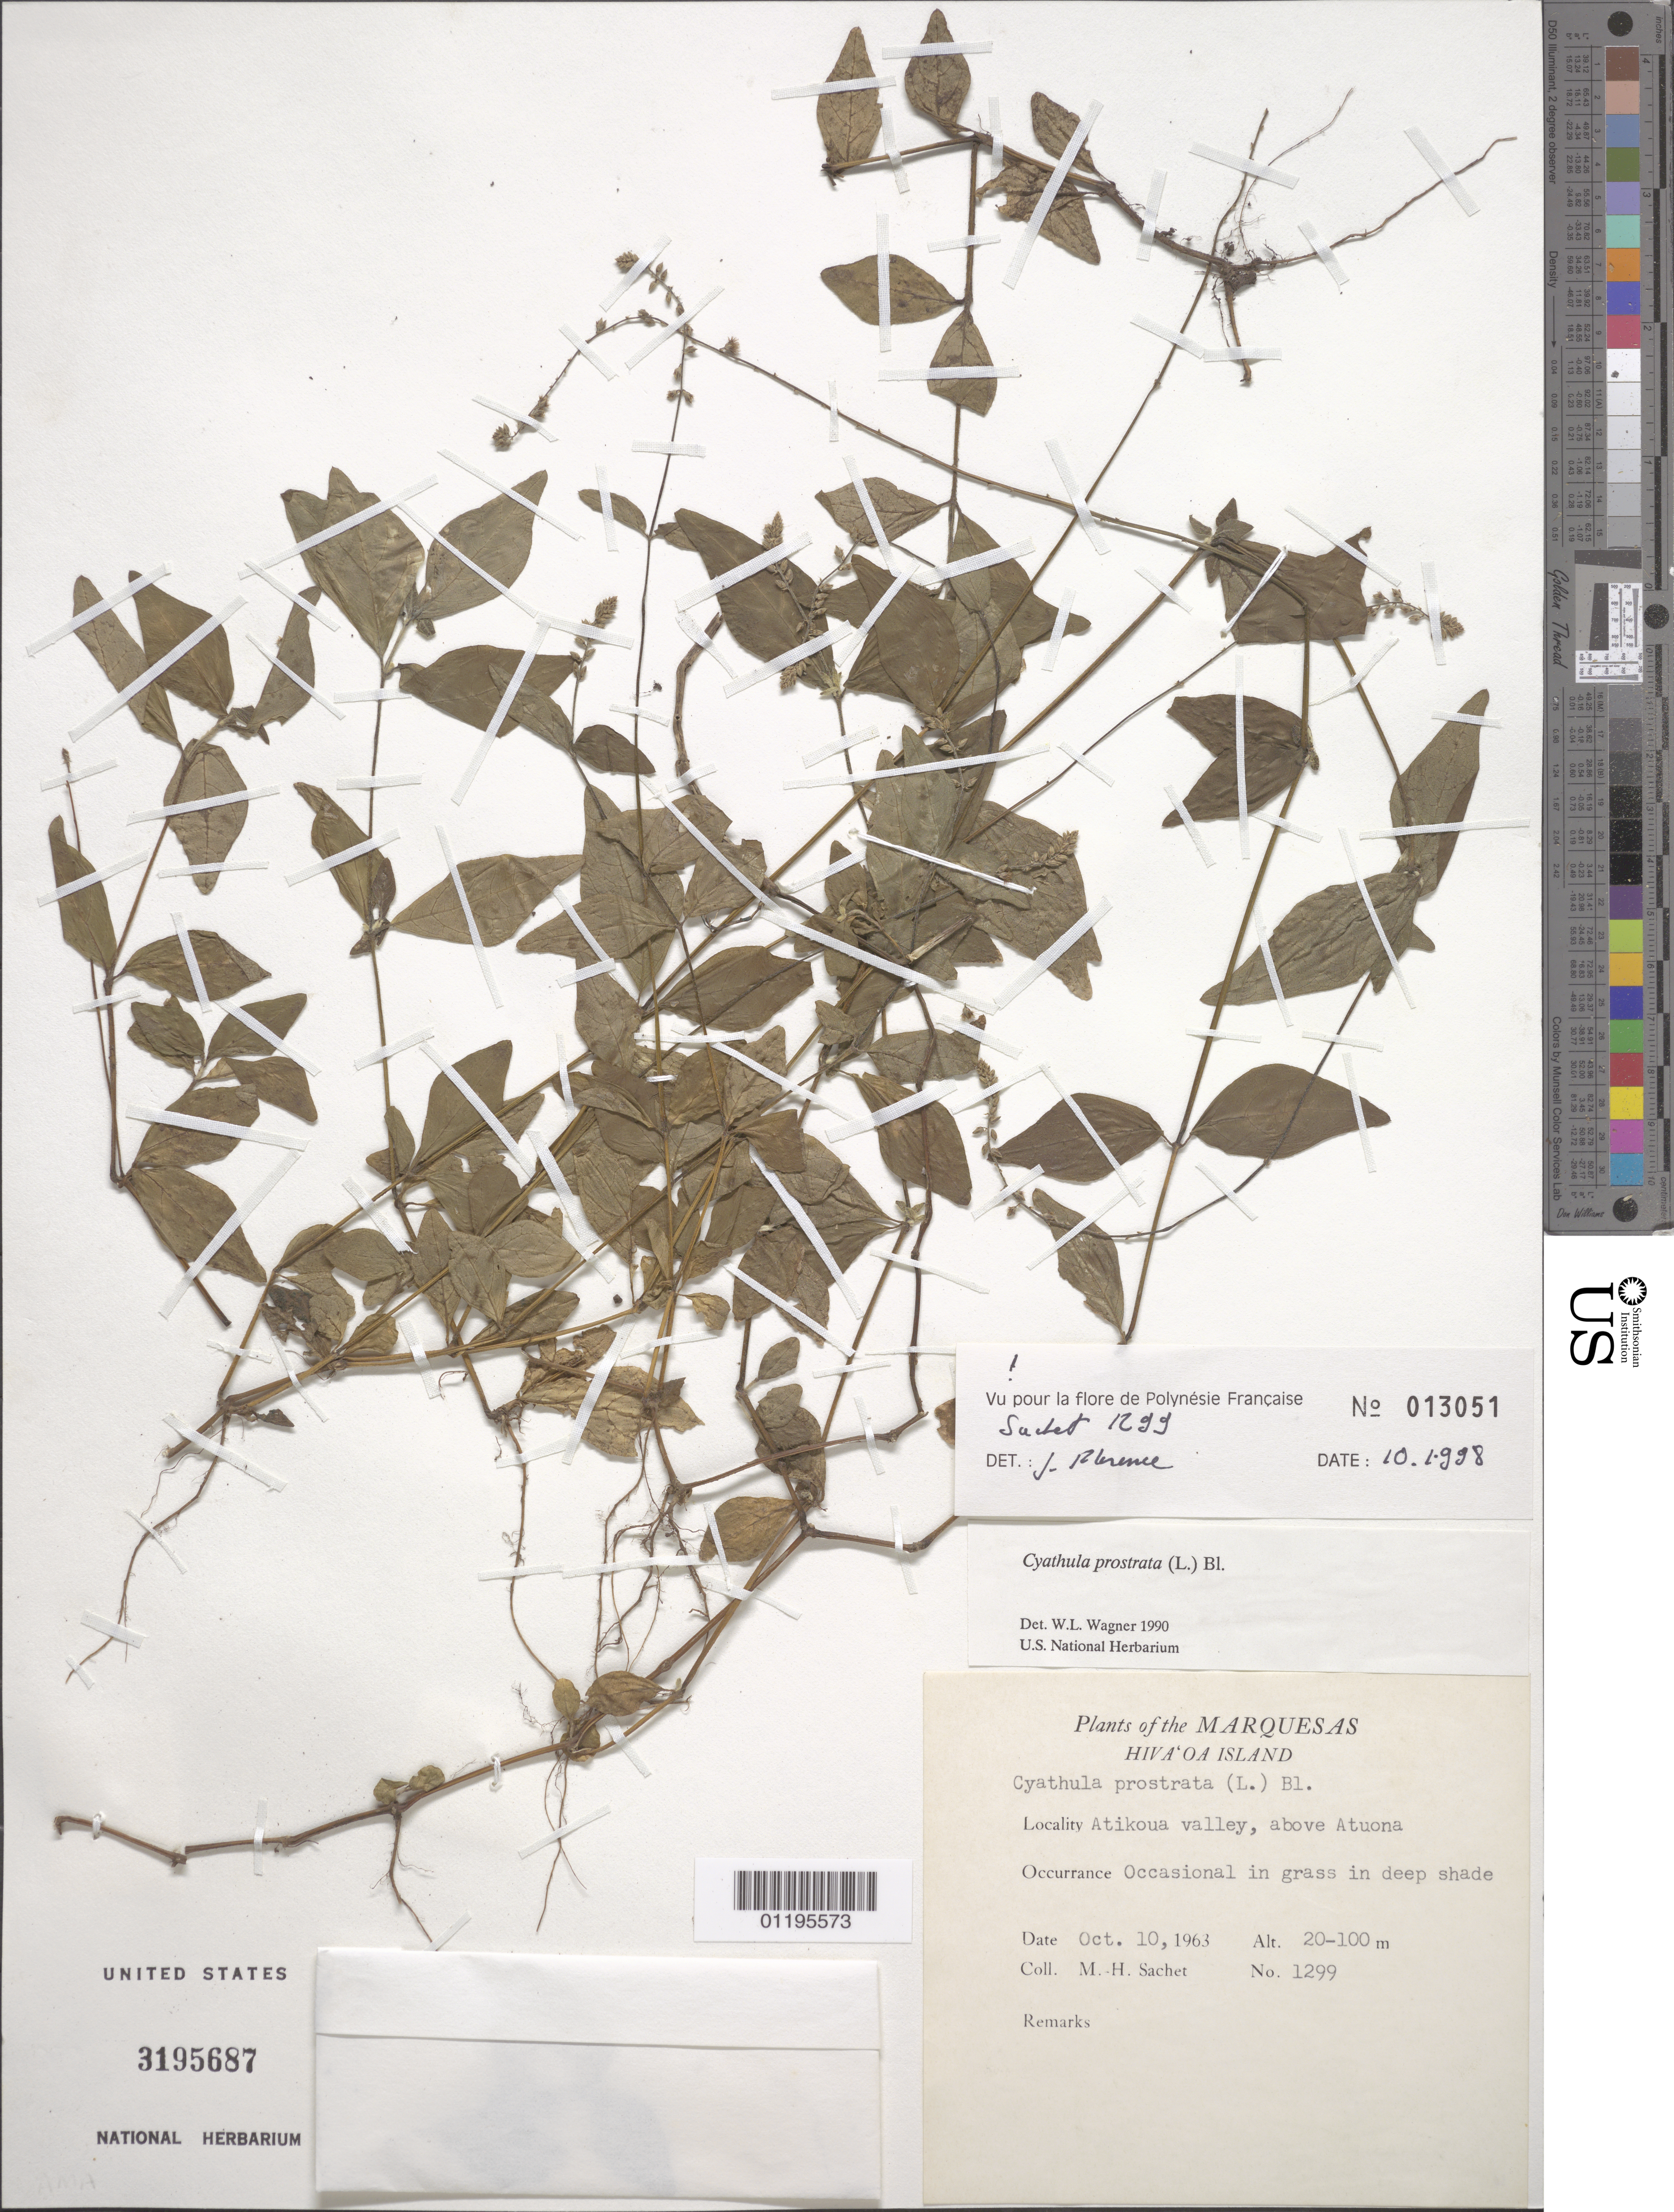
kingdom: Plantae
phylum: Tracheophyta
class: Magnoliopsida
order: Caryophyllales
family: Portulacaceae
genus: Portulaca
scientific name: Portulaca lutea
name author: Sol.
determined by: Florence, J.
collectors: H. St. John & F. R. Fosberg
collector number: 16902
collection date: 1934-09-04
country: French Polynesia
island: Rimatara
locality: Austral Islands. Rimatara. Anapoto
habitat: Sunny coral sea-cliff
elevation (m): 3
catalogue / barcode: US 3738156